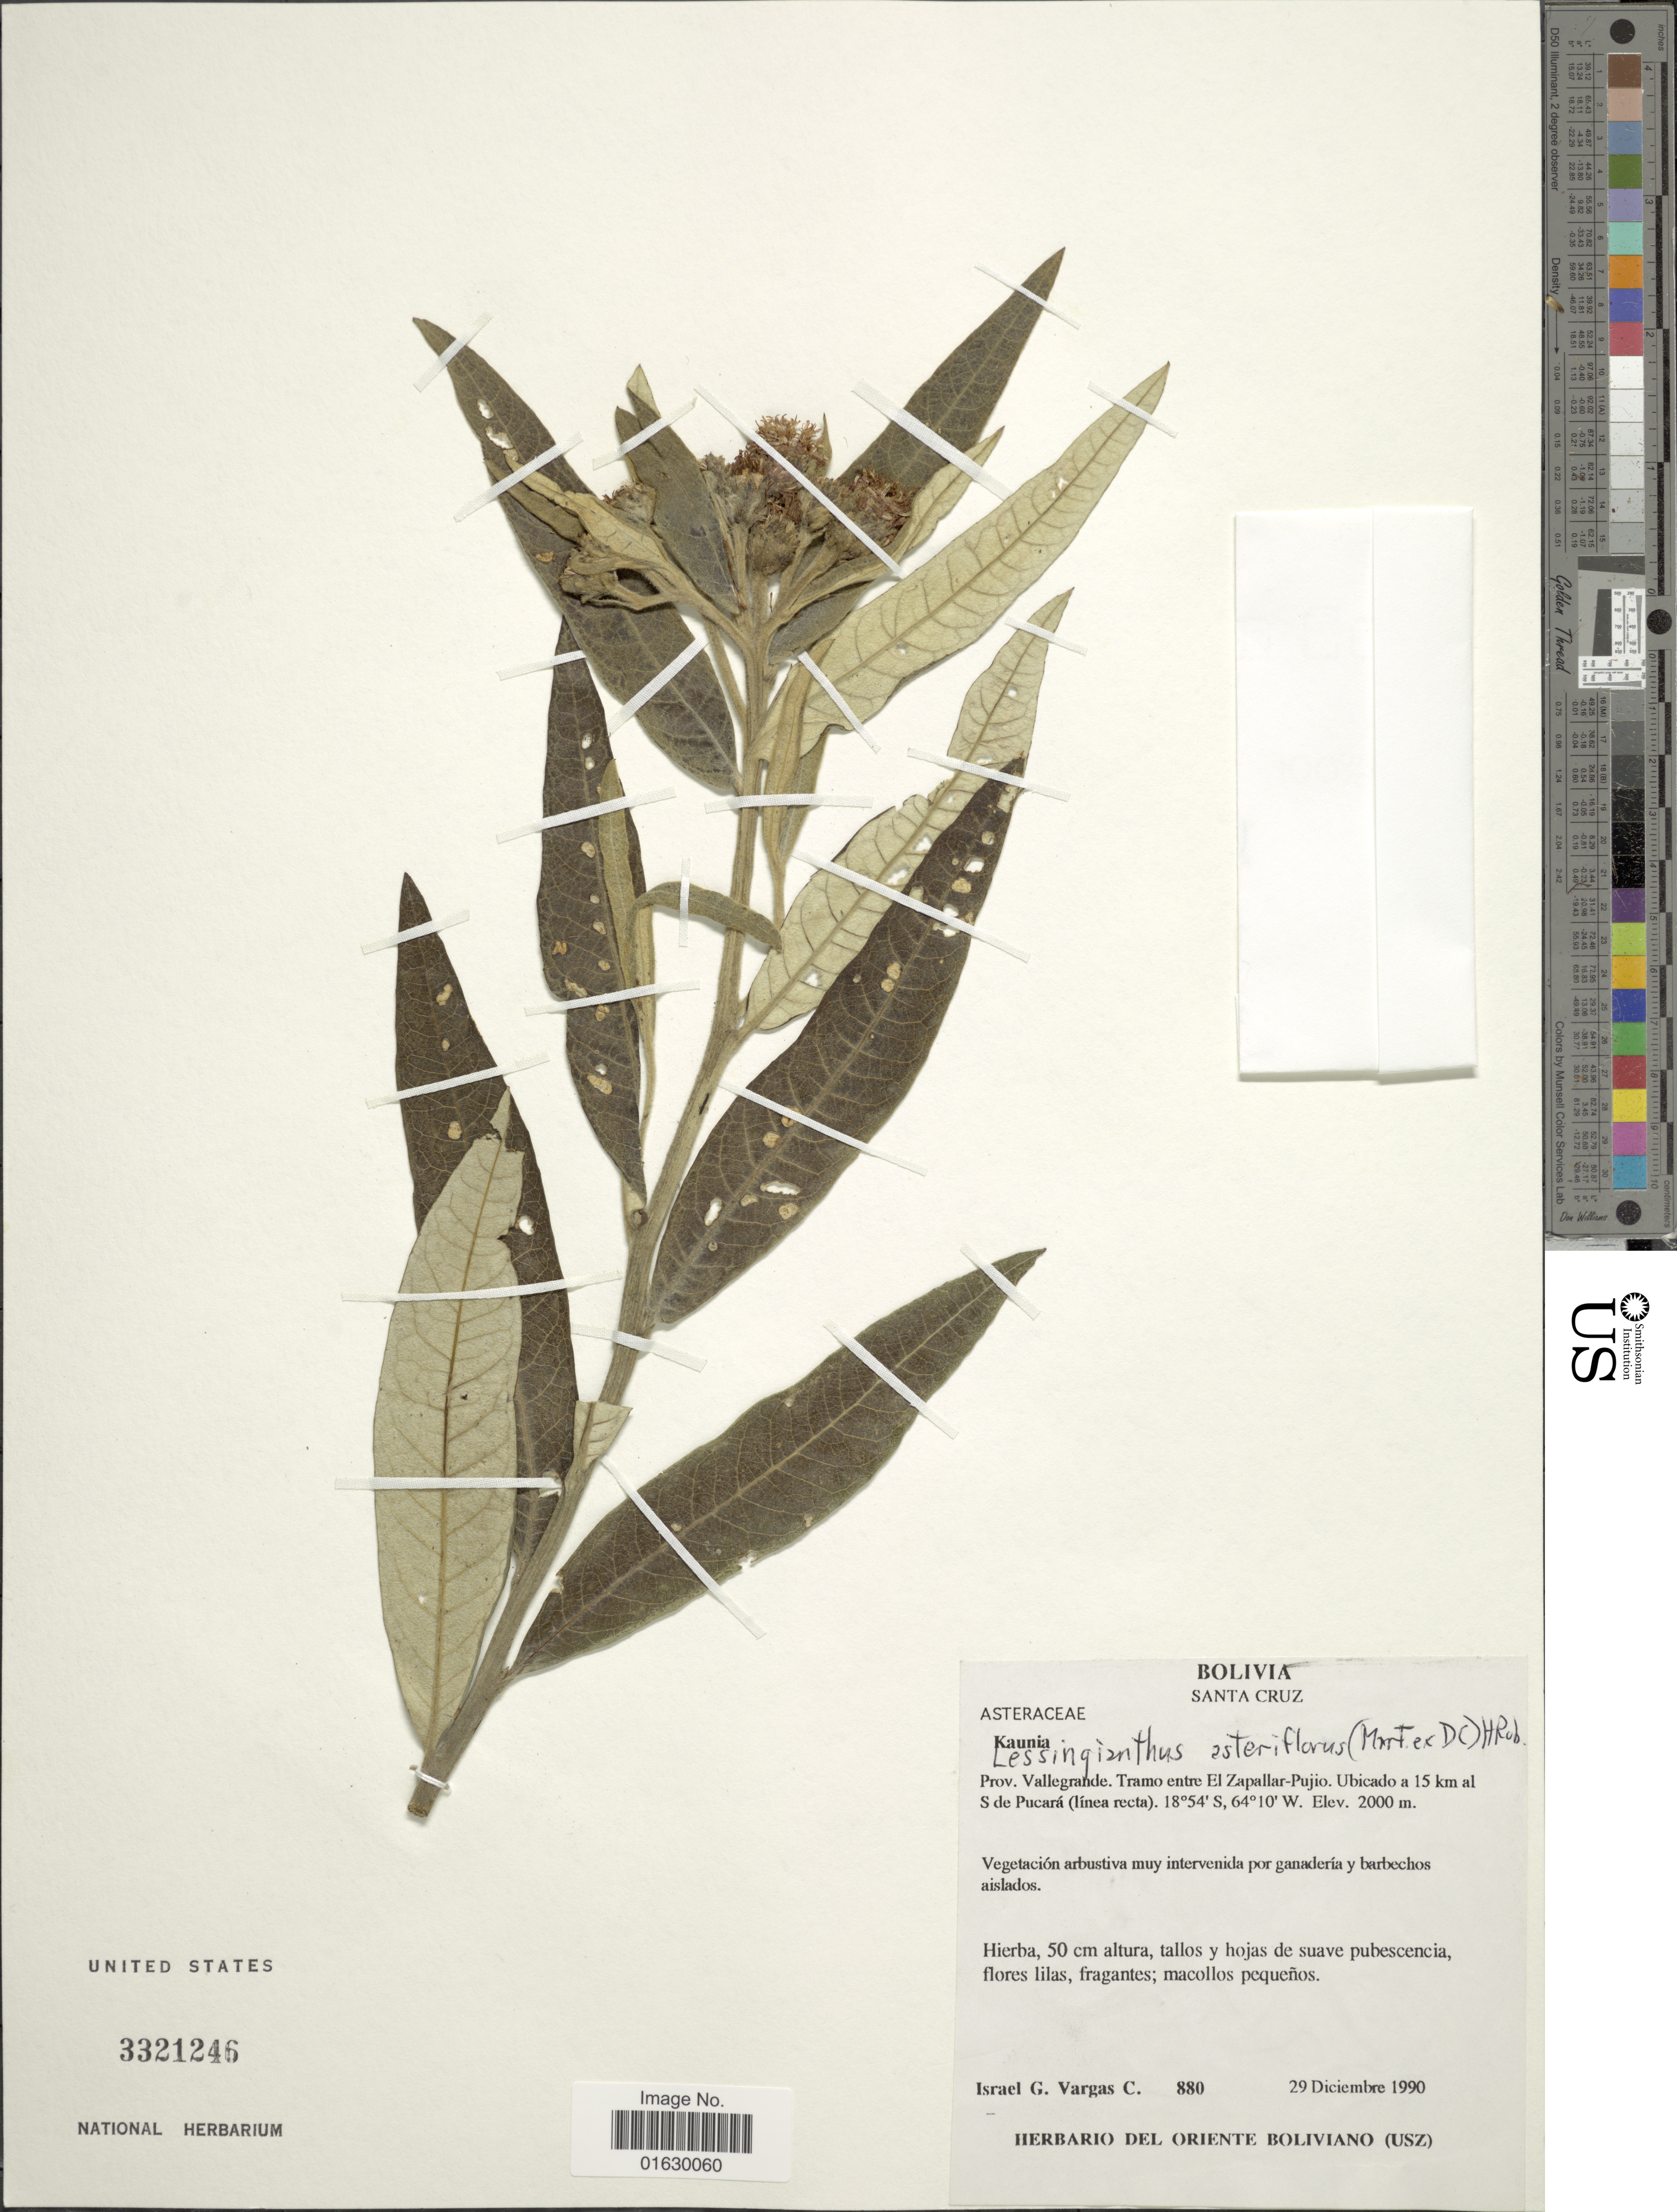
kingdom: Plantae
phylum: Tracheophyta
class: Magnoliopsida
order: Asterales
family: Asteraceae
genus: Lessingianthus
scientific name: Lessingianthus asteriflorus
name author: (Mart. ex DC.) H. Rob.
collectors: I. Vargas C.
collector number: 880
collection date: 1990-12-29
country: Bolivia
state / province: Santa Cruz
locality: Prov. Vallegrande, Tramo entre El Zapallar-Pujio, Ubicado a 15 km al S de Pucara (linea recta)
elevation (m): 2000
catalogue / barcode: US 3321246